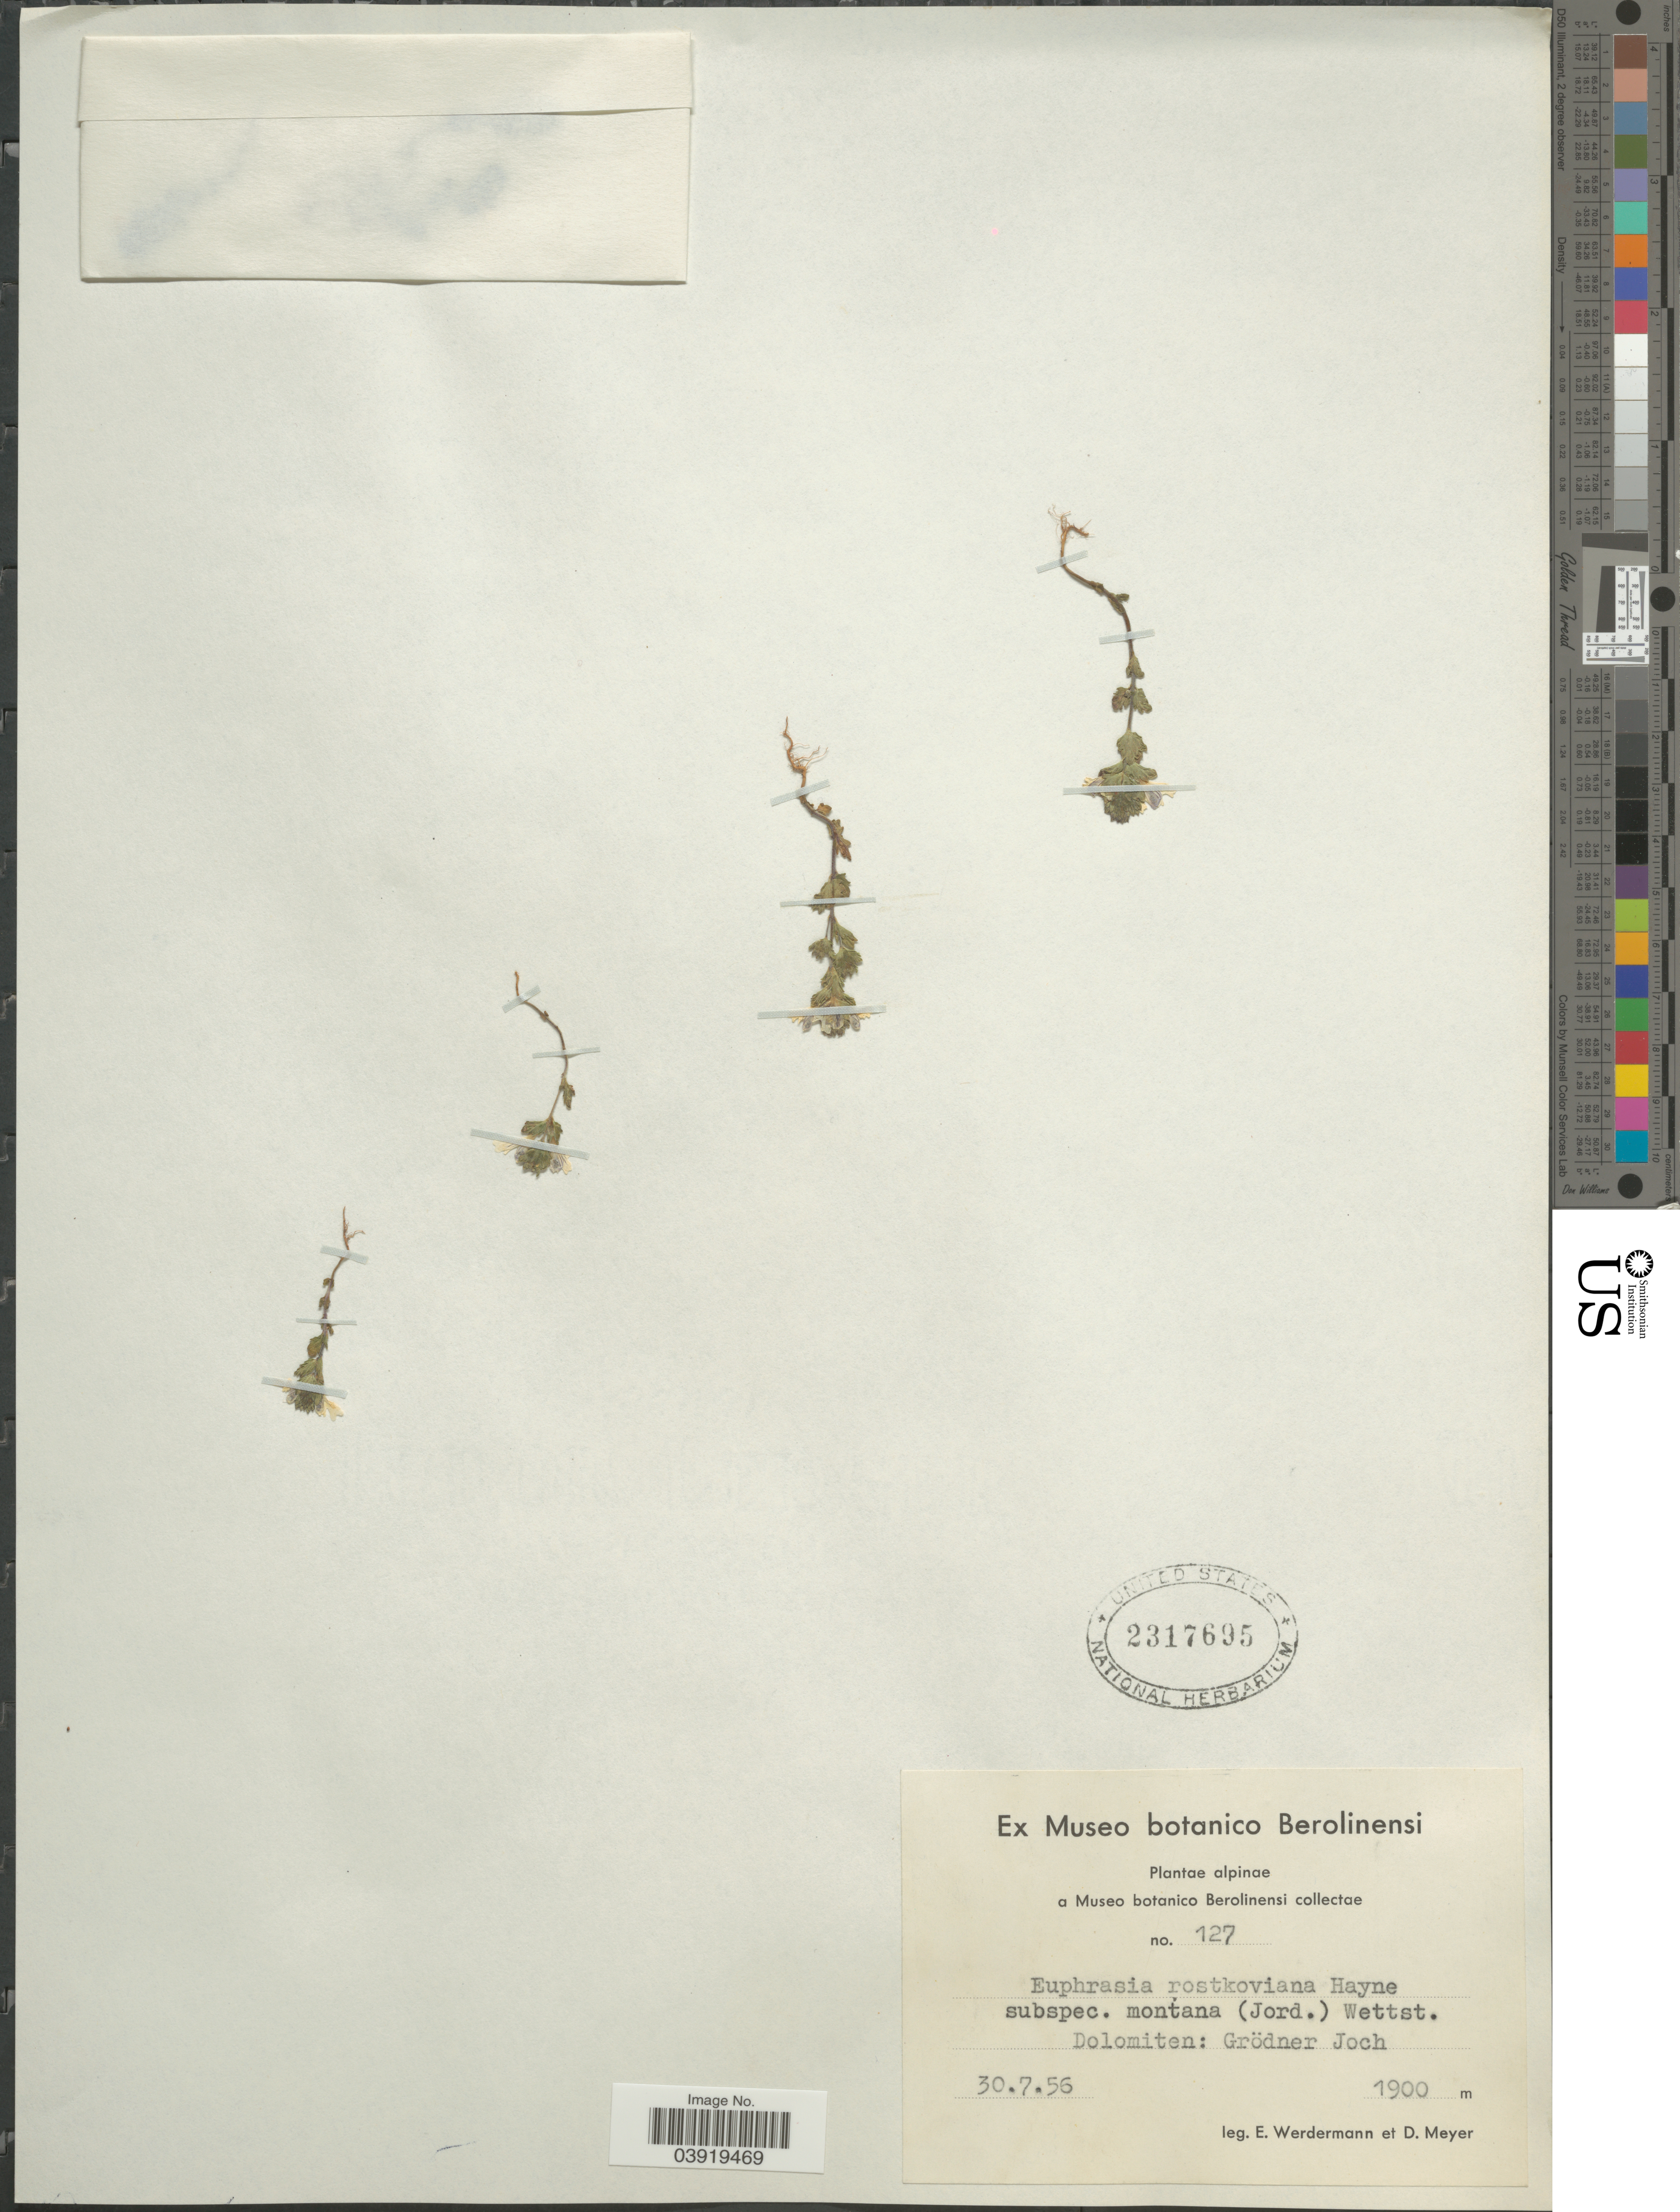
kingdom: Plantae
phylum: Tracheophyta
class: Magnoliopsida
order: Lamiales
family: Orobanchaceae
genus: Euphrasia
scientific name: Euphrasia rostkoviana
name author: Hayne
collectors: E. Werdermann & D. Meyer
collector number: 127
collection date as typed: Transcribed d/m/y: 30/7/56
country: Italy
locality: Alpinae. Dolomiten: Grödner Joch.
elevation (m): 1900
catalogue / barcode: US 2317695